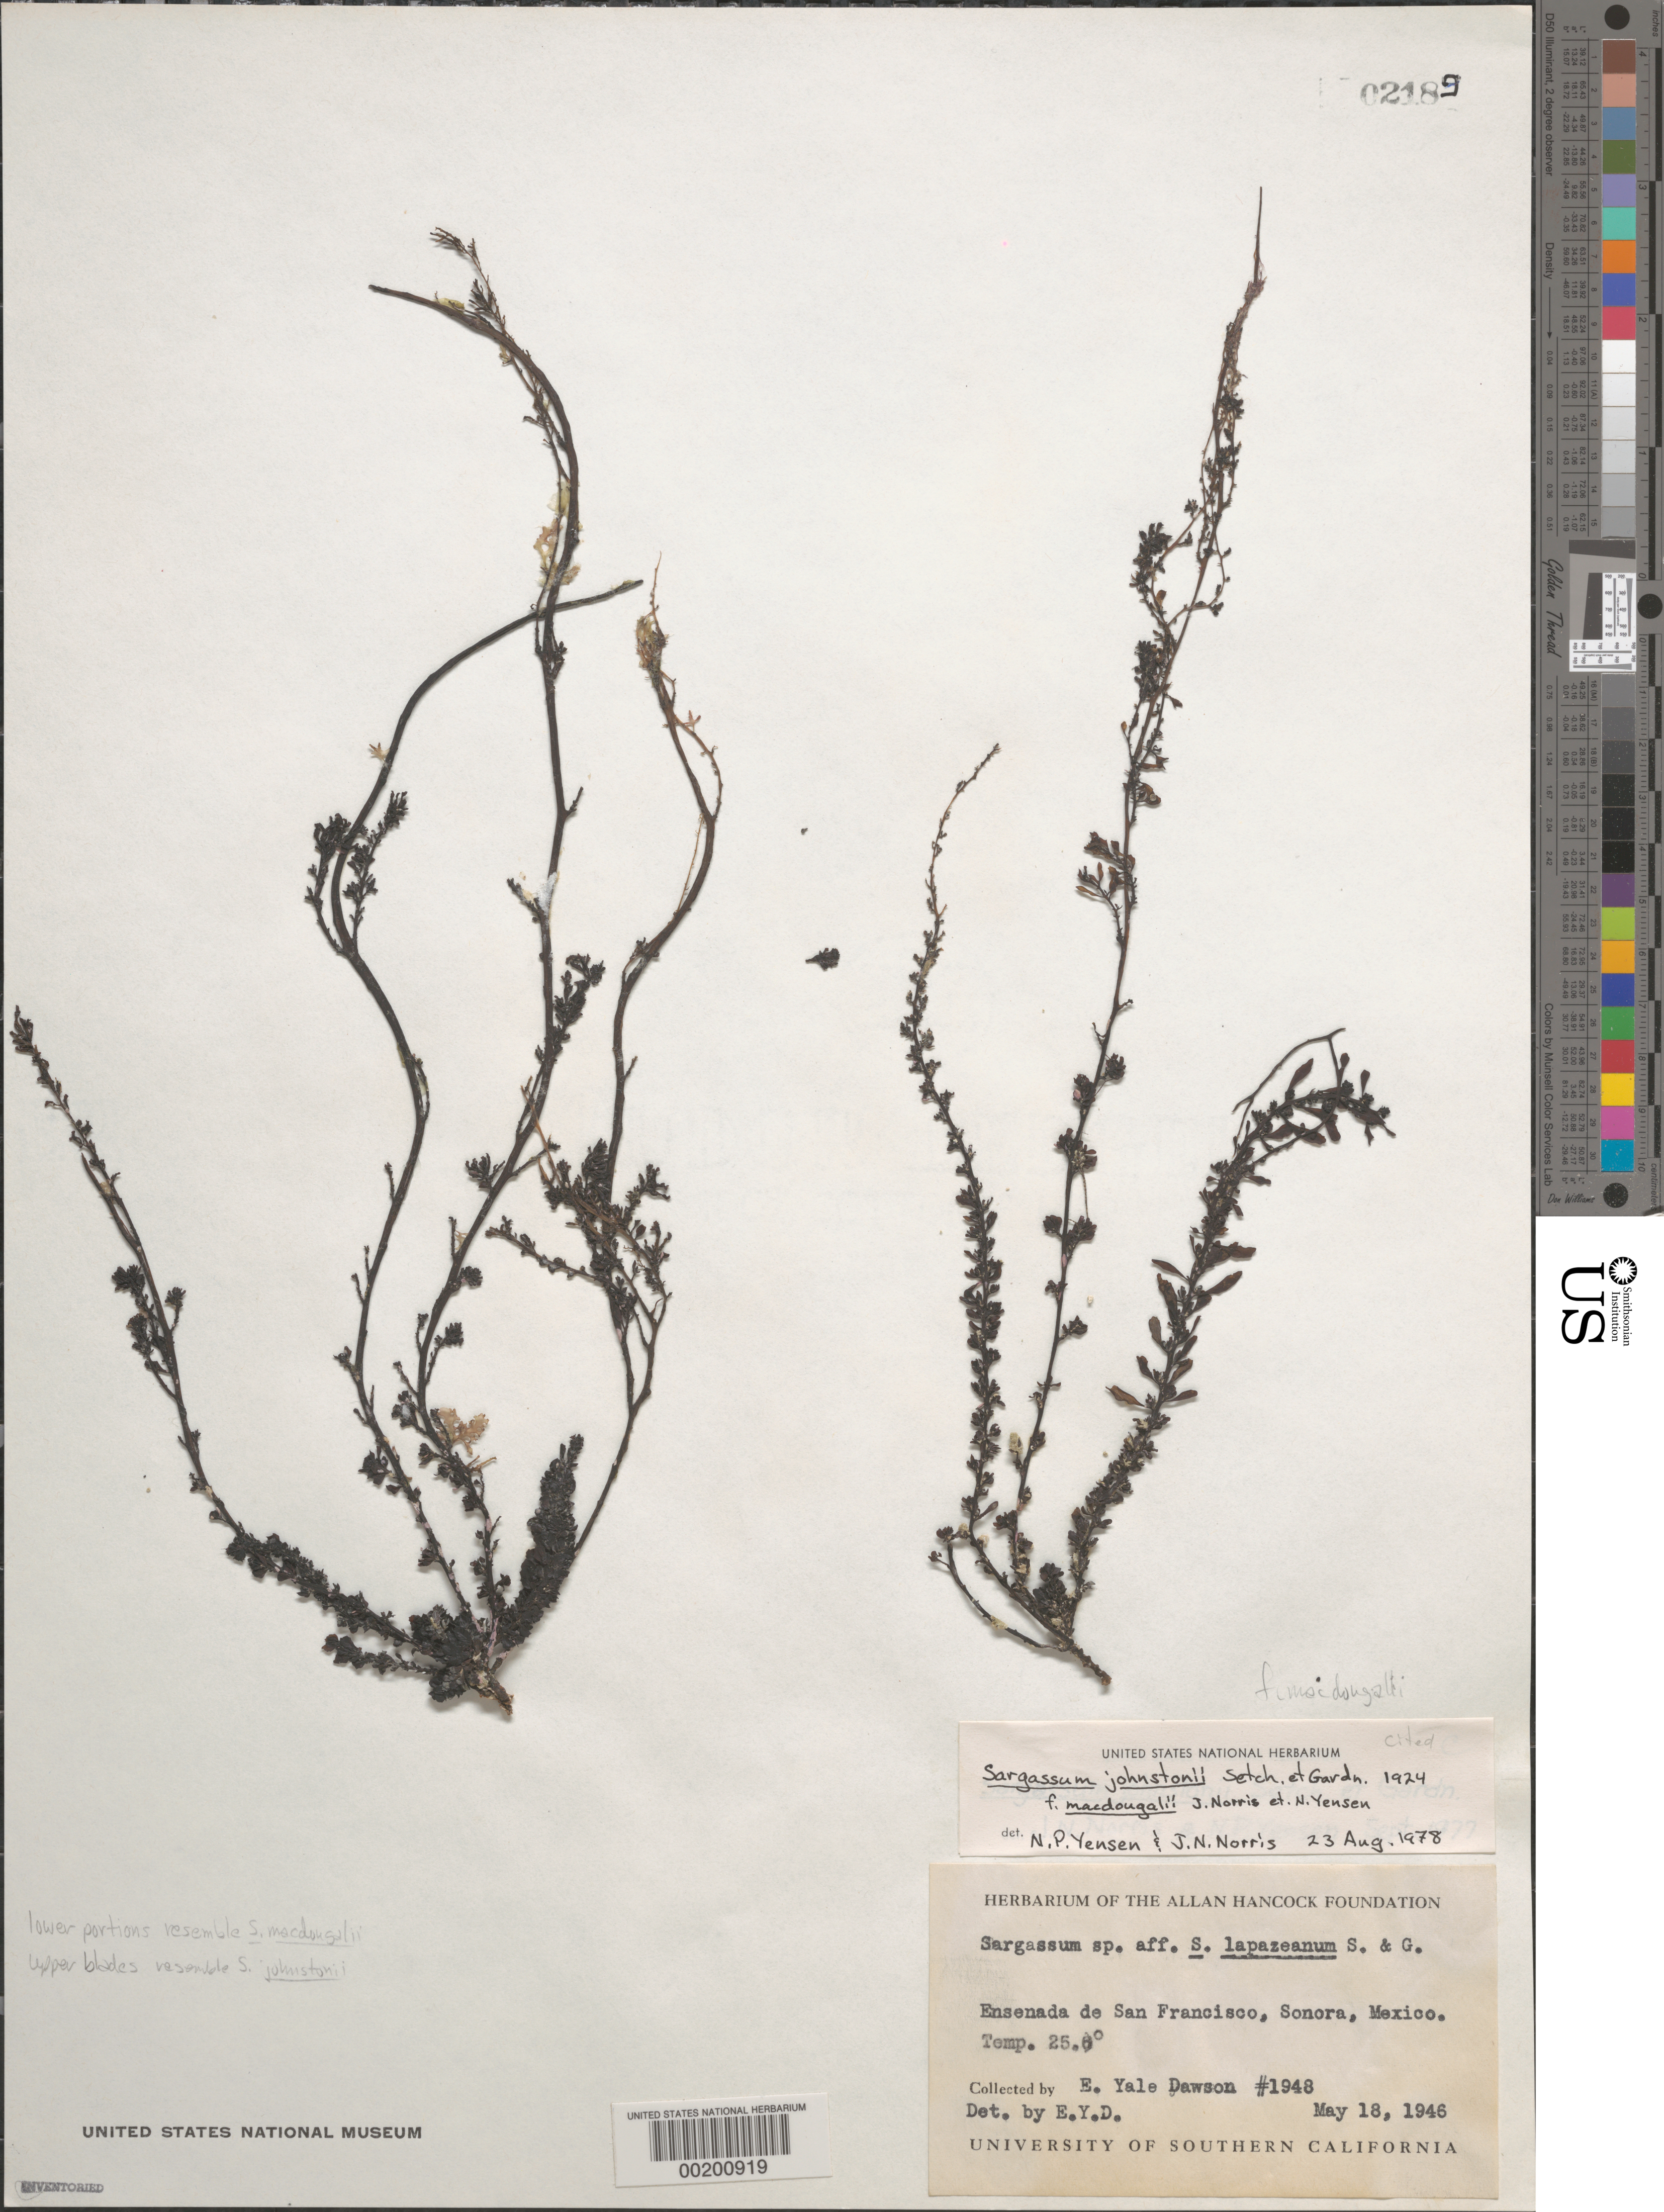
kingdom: Chromista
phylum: Ochrophyta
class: Phaeophyceae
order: Fucales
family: Sargassaceae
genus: Sargassum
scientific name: Sargassum johnstonii f. macdougalii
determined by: Norris, J. N.; Yensen, N. P.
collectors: E. Y. Dawson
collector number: EYD 1948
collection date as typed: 18 May 1946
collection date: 1946-05-18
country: Mexico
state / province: Sonora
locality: Ensenada de San Francisco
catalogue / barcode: US 2189